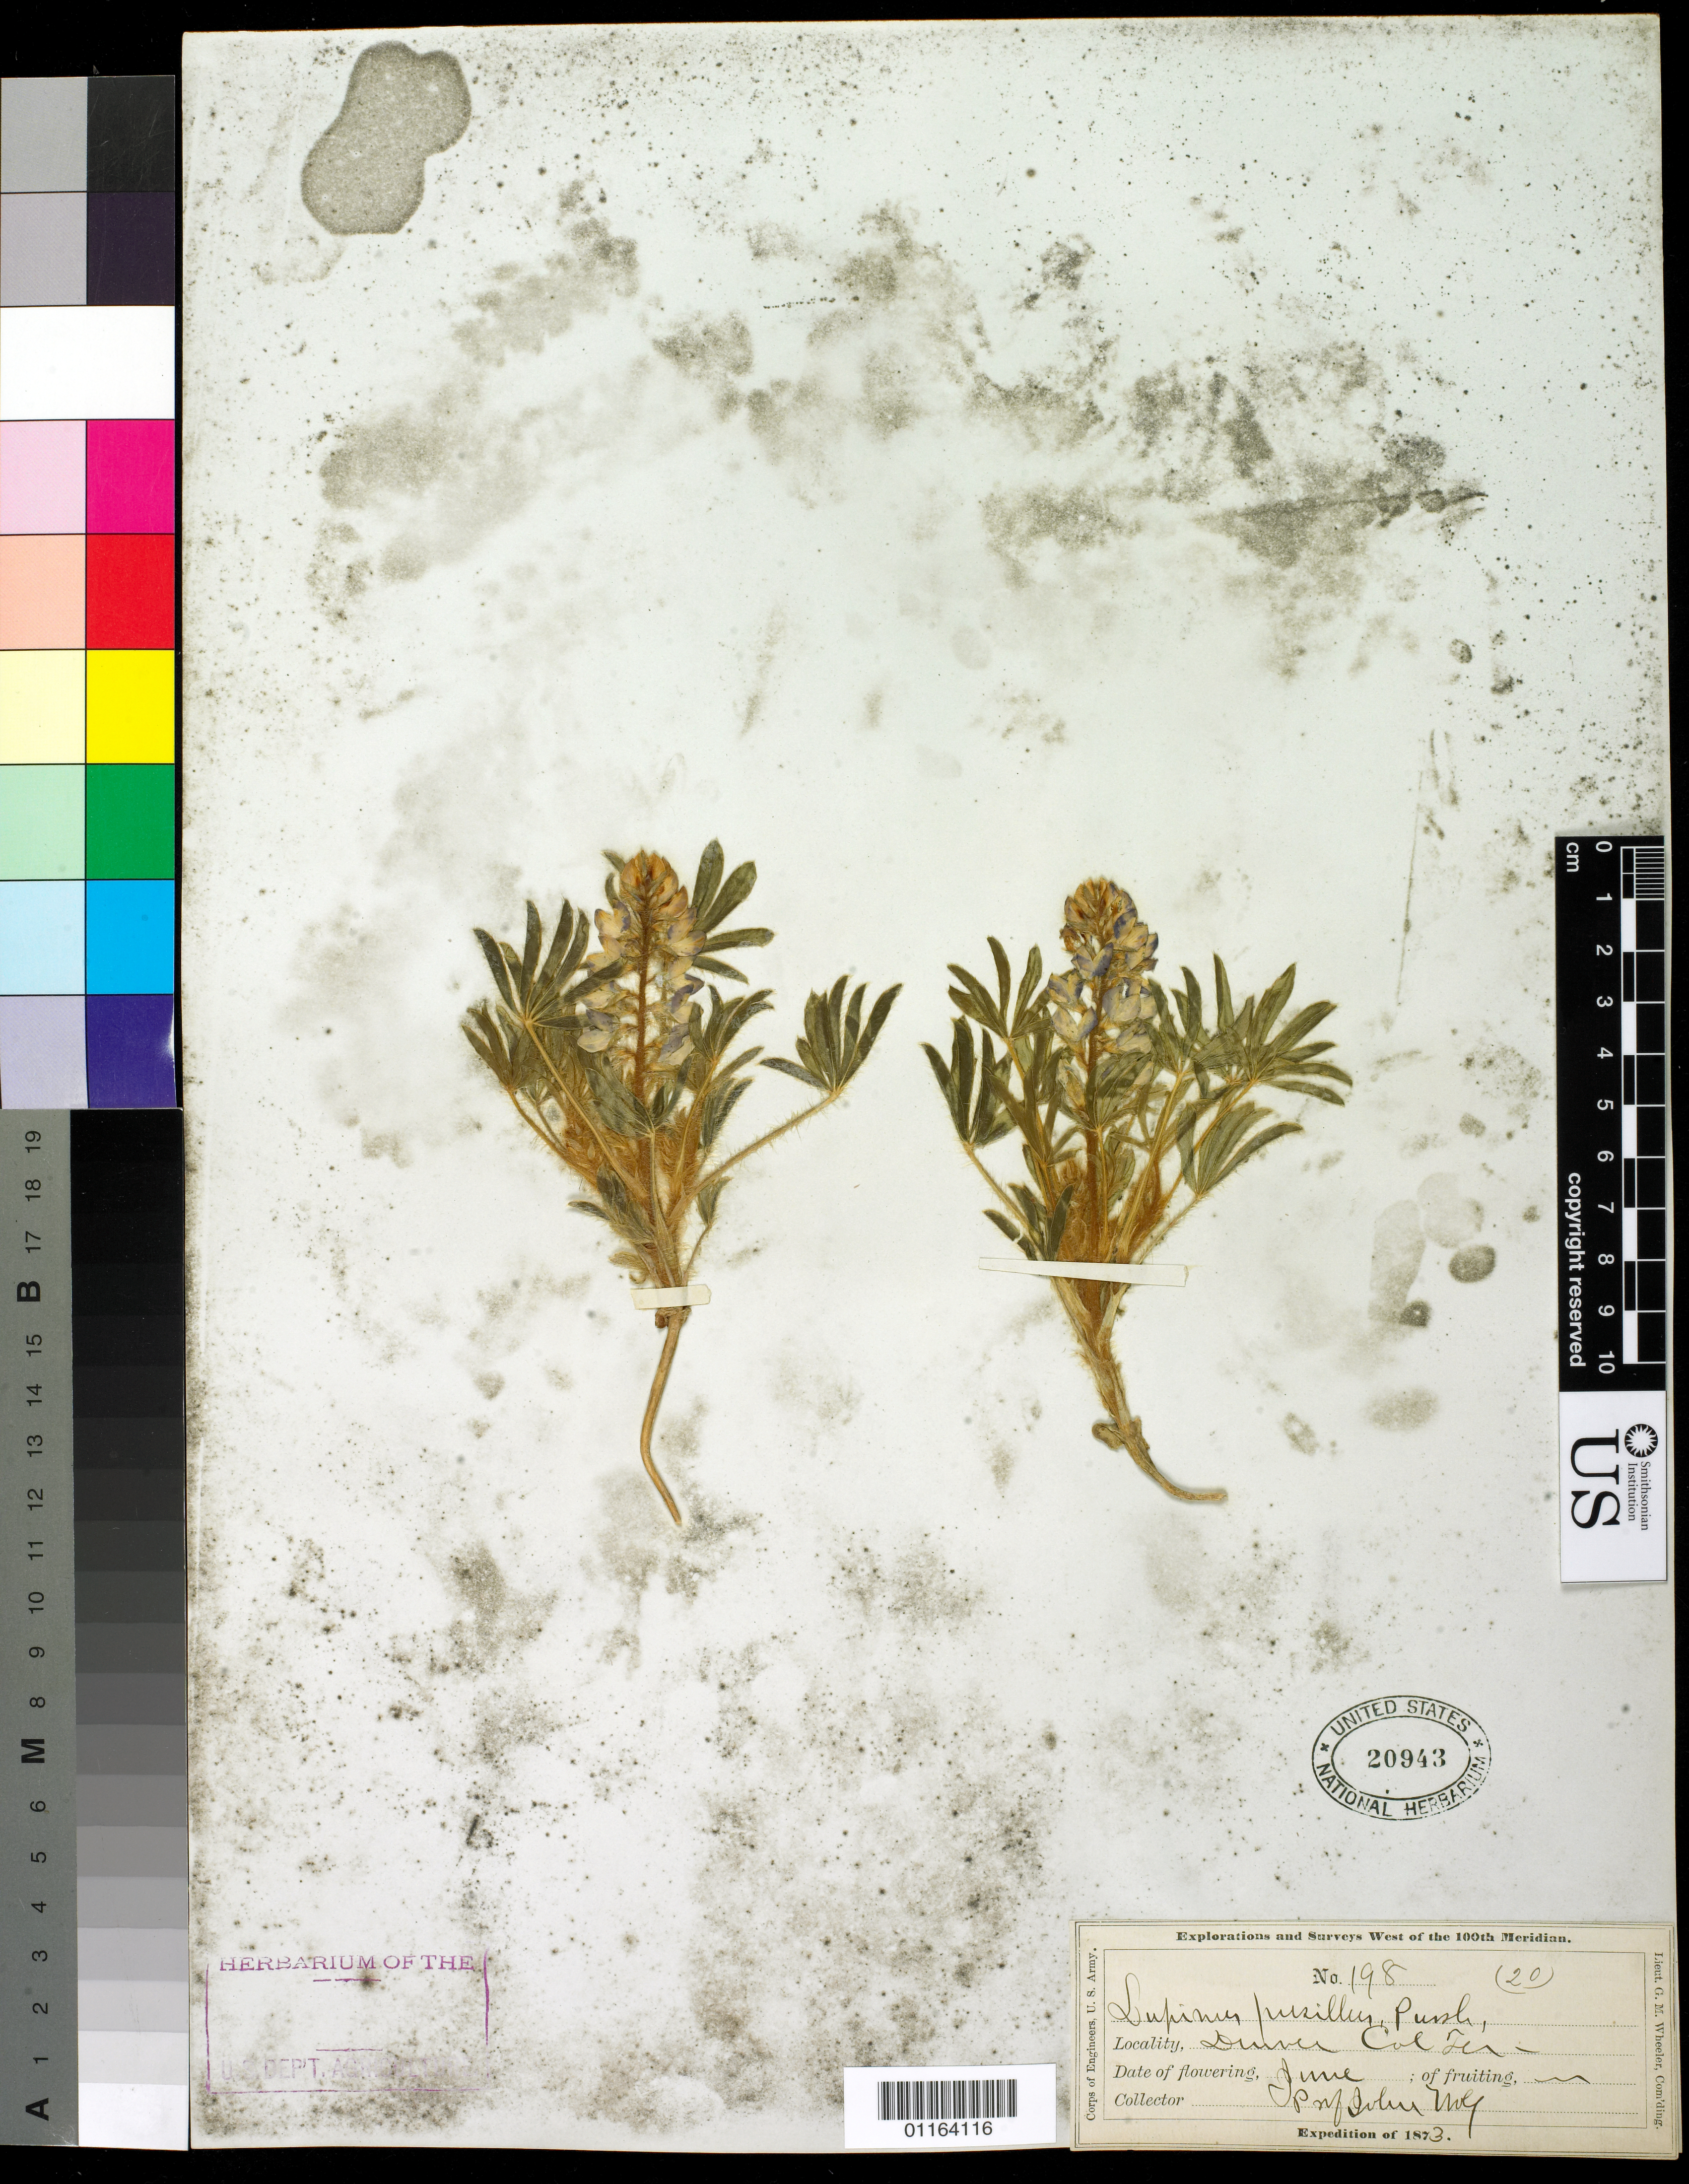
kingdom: Plantae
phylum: Tracheophyta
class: Magnoliopsida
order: Fabales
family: Fabaceae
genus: Lupinus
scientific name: Lupinus pusillus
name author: Pursh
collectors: J. Wolf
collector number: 198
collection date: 1873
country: United States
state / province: Colorado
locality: Denver.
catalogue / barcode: US 20943